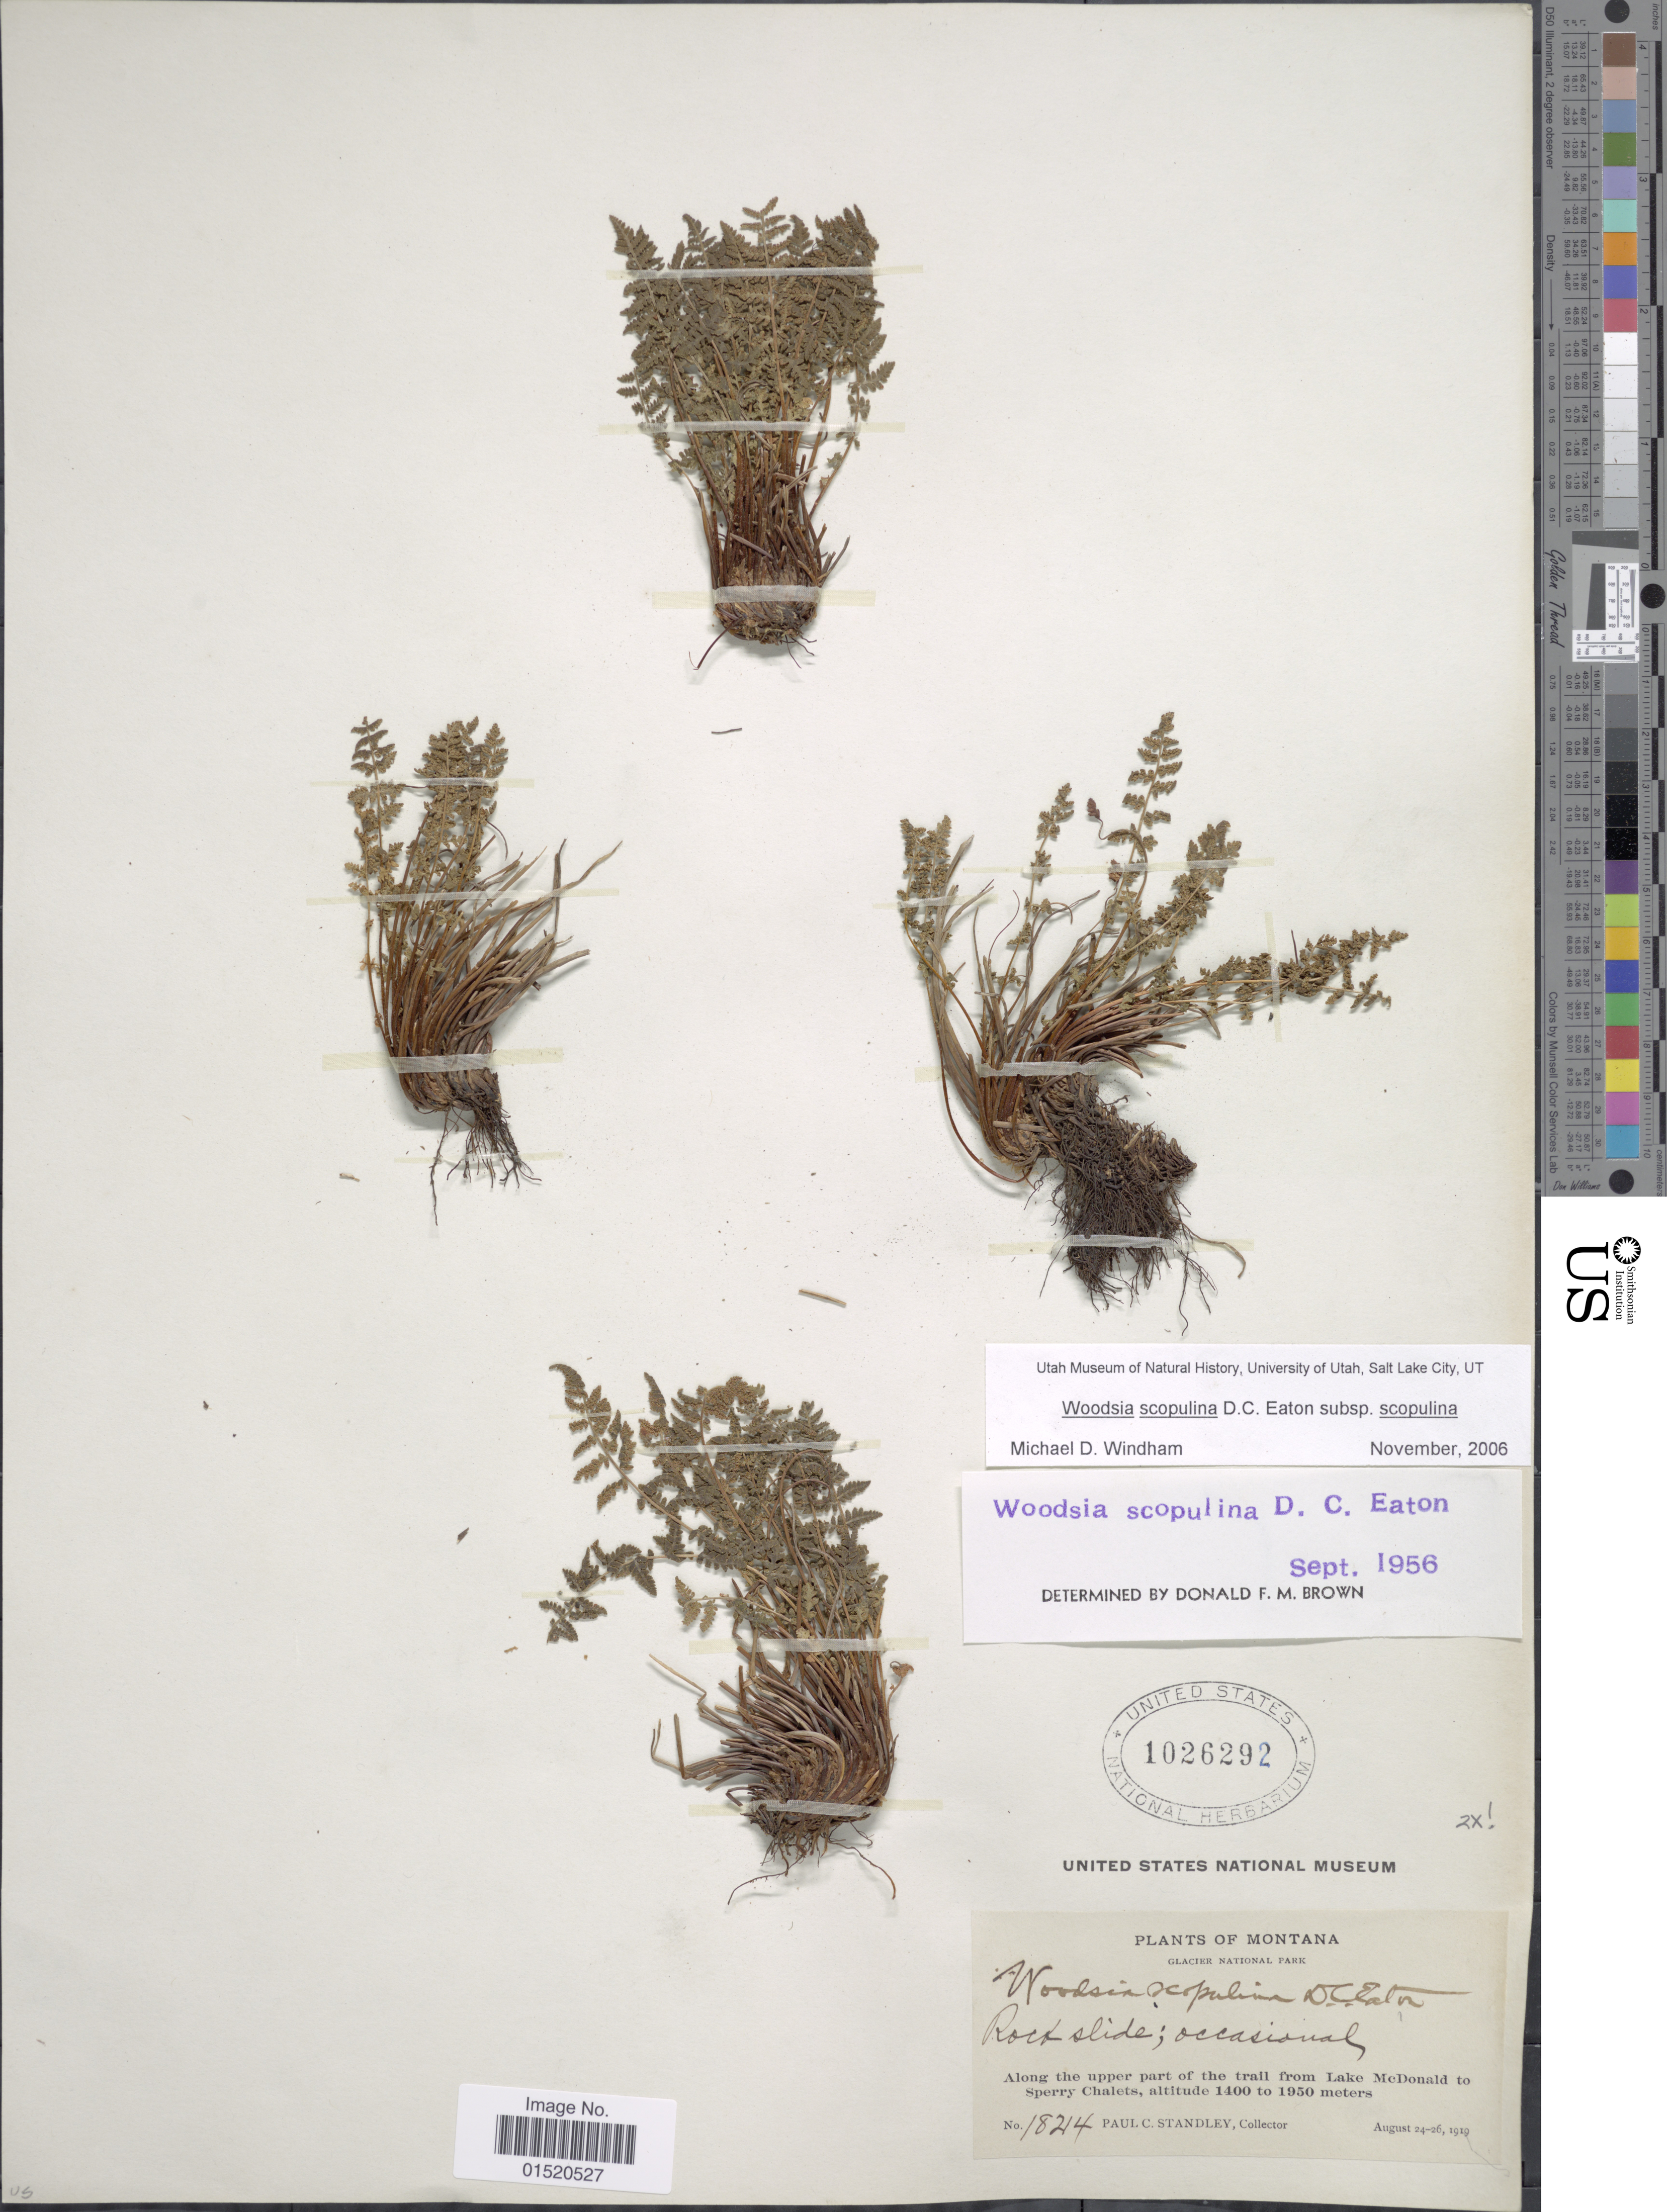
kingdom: Plantae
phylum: Tracheophyta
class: Polypodiopsida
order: Polypodiales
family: Woodsiaceae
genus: Woodsia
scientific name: Woodsia scopulina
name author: D.C. Eaton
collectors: P. C. Standley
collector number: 18214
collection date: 1919-08-24/1919-08-26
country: United States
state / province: Montana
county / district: Flathead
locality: Glacier National Park, along the upper part of the trail from Lake McDonald to Sperry Chalets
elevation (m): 1400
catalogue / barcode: US 1026292